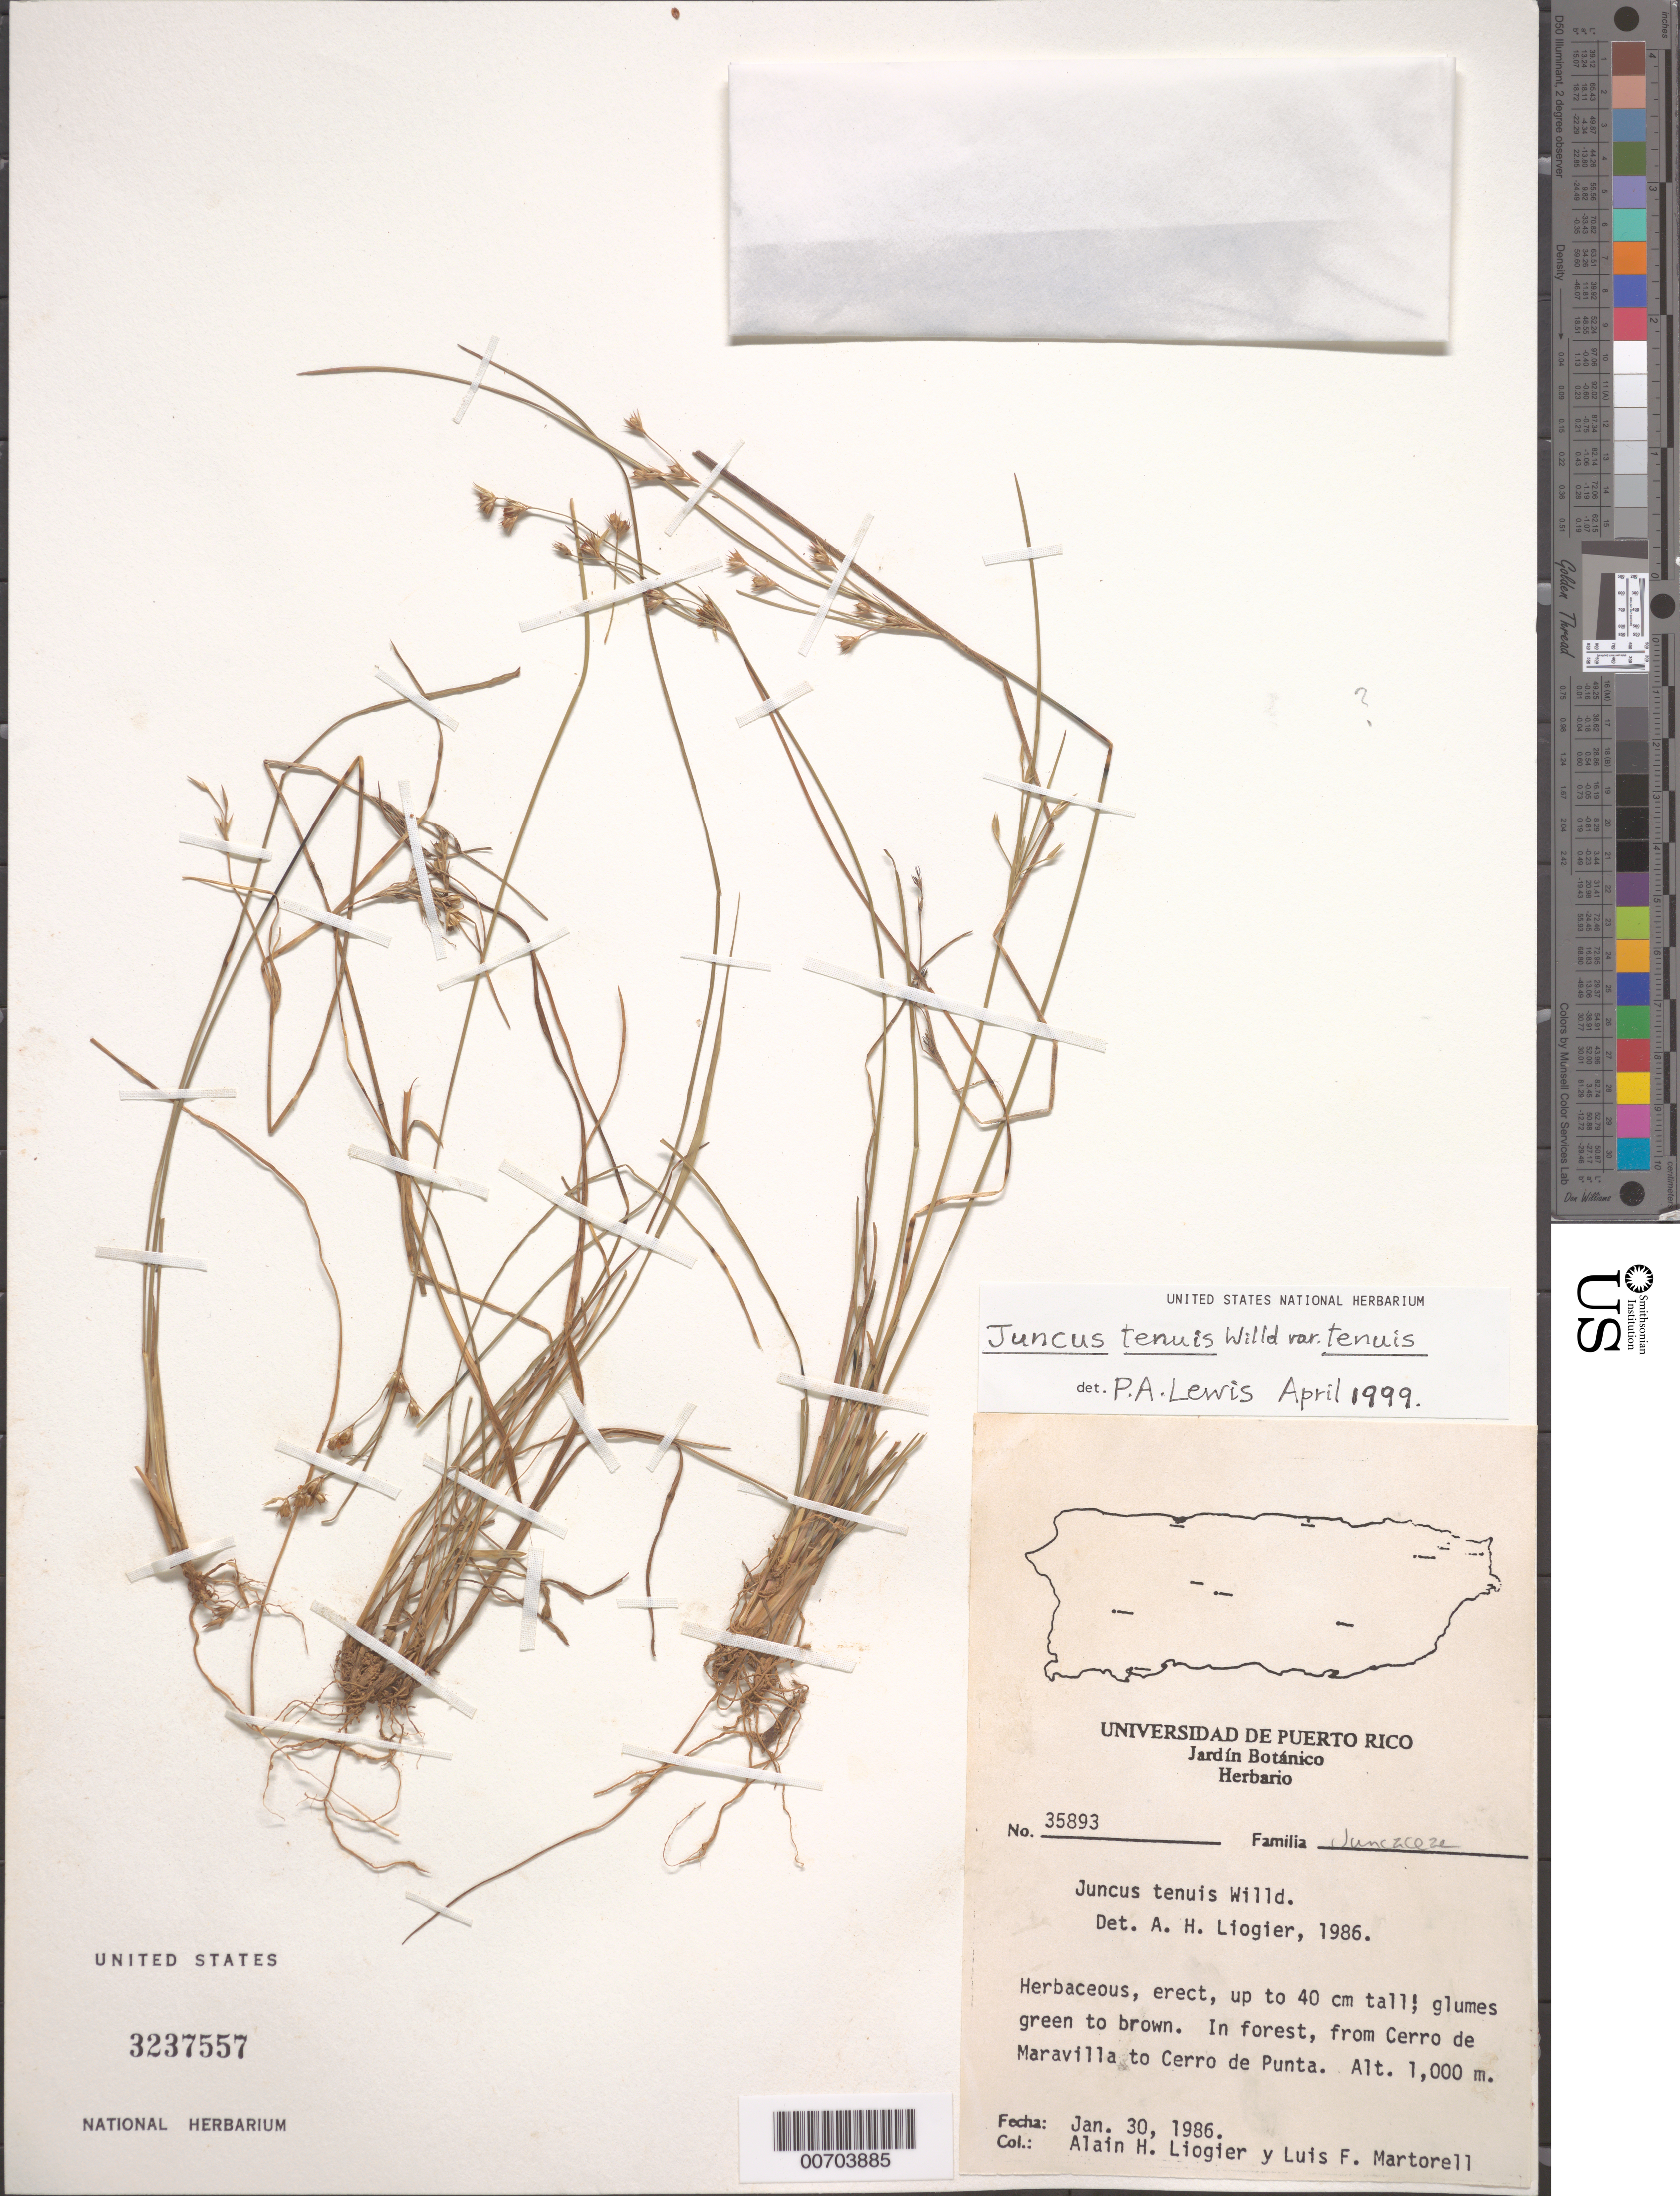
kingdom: Plantae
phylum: Tracheophyta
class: Liliopsida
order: Poales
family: Juncaceae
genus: Juncus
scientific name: Juncus tenuis var. tenuis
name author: Willd.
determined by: Lewis, P. A., (US), NMNH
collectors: A. H. Liogier & L. Martorell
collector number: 35893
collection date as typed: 30 Jan 1986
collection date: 1986-01-30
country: Puerto Rico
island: Greater Antilles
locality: Cerro de Maravilla to Cerro de Punta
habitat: forest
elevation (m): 1000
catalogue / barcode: US 3237557